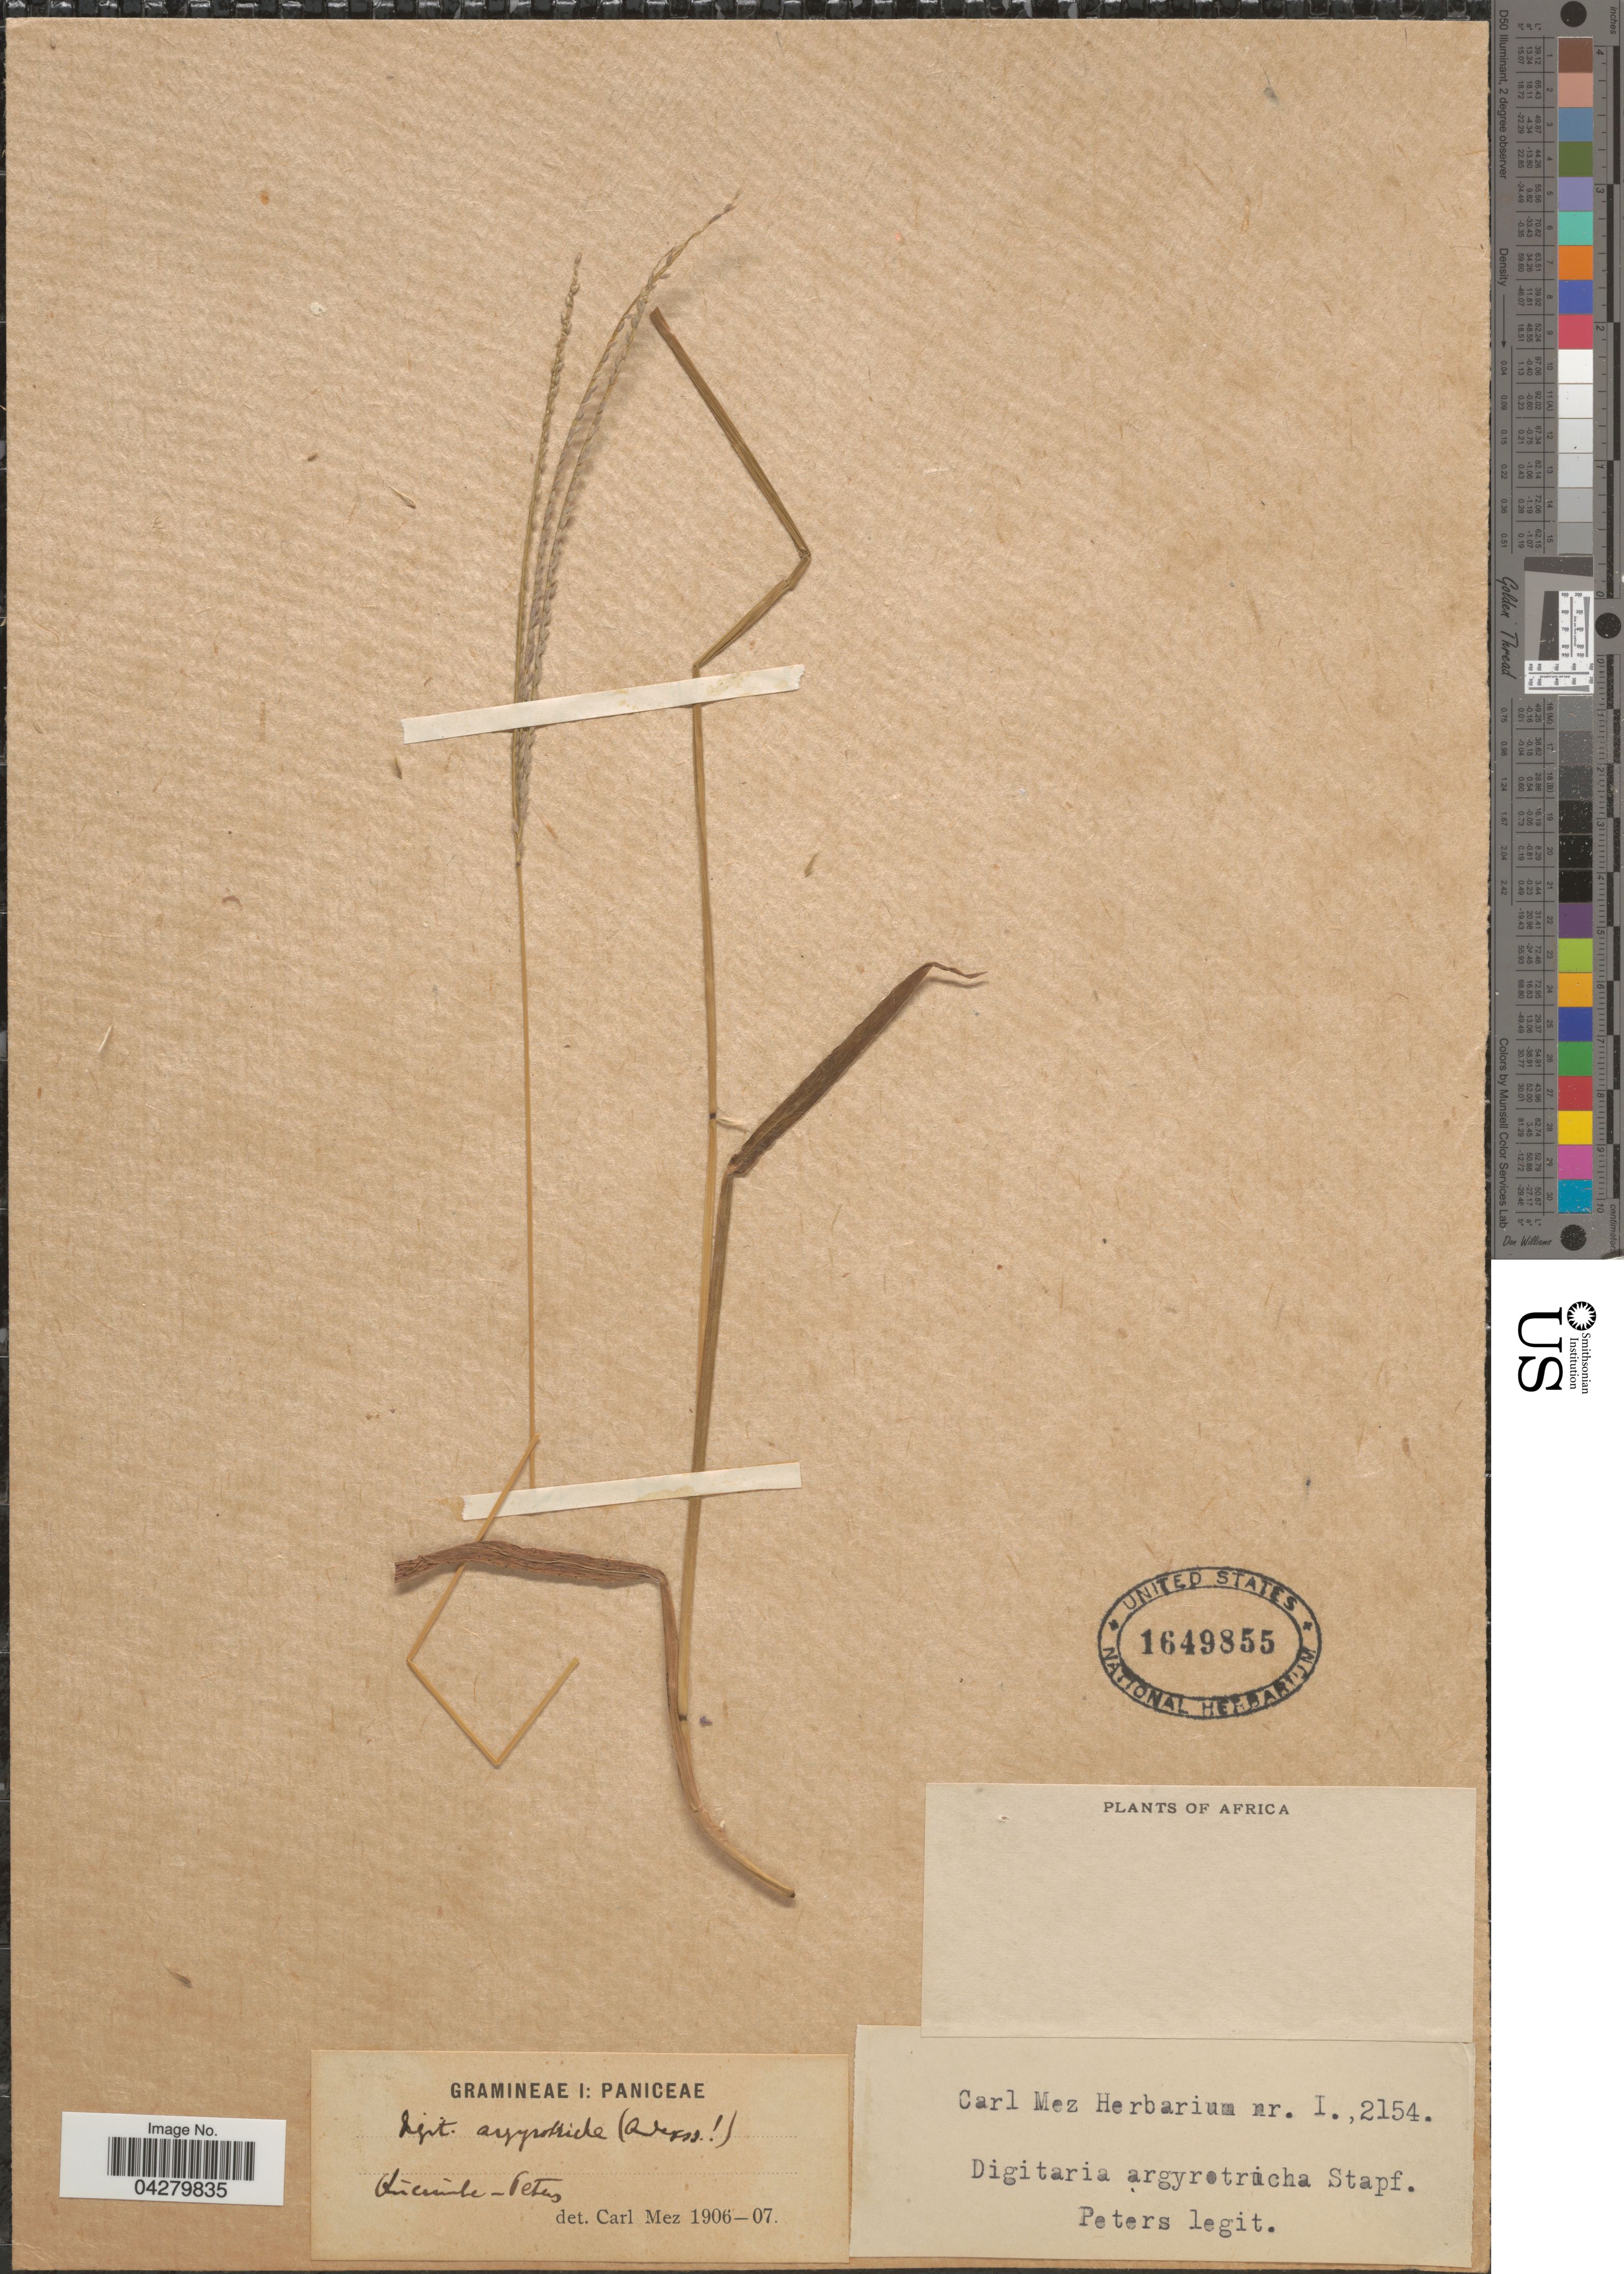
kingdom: Plantae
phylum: Tracheophyta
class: Liliopsida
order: Poales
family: Poaceae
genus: Digitaria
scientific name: Digitaria argyrograpta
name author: (Nees) Stapf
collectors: -. Peters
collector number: I.2154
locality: Africa.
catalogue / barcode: US 1649855